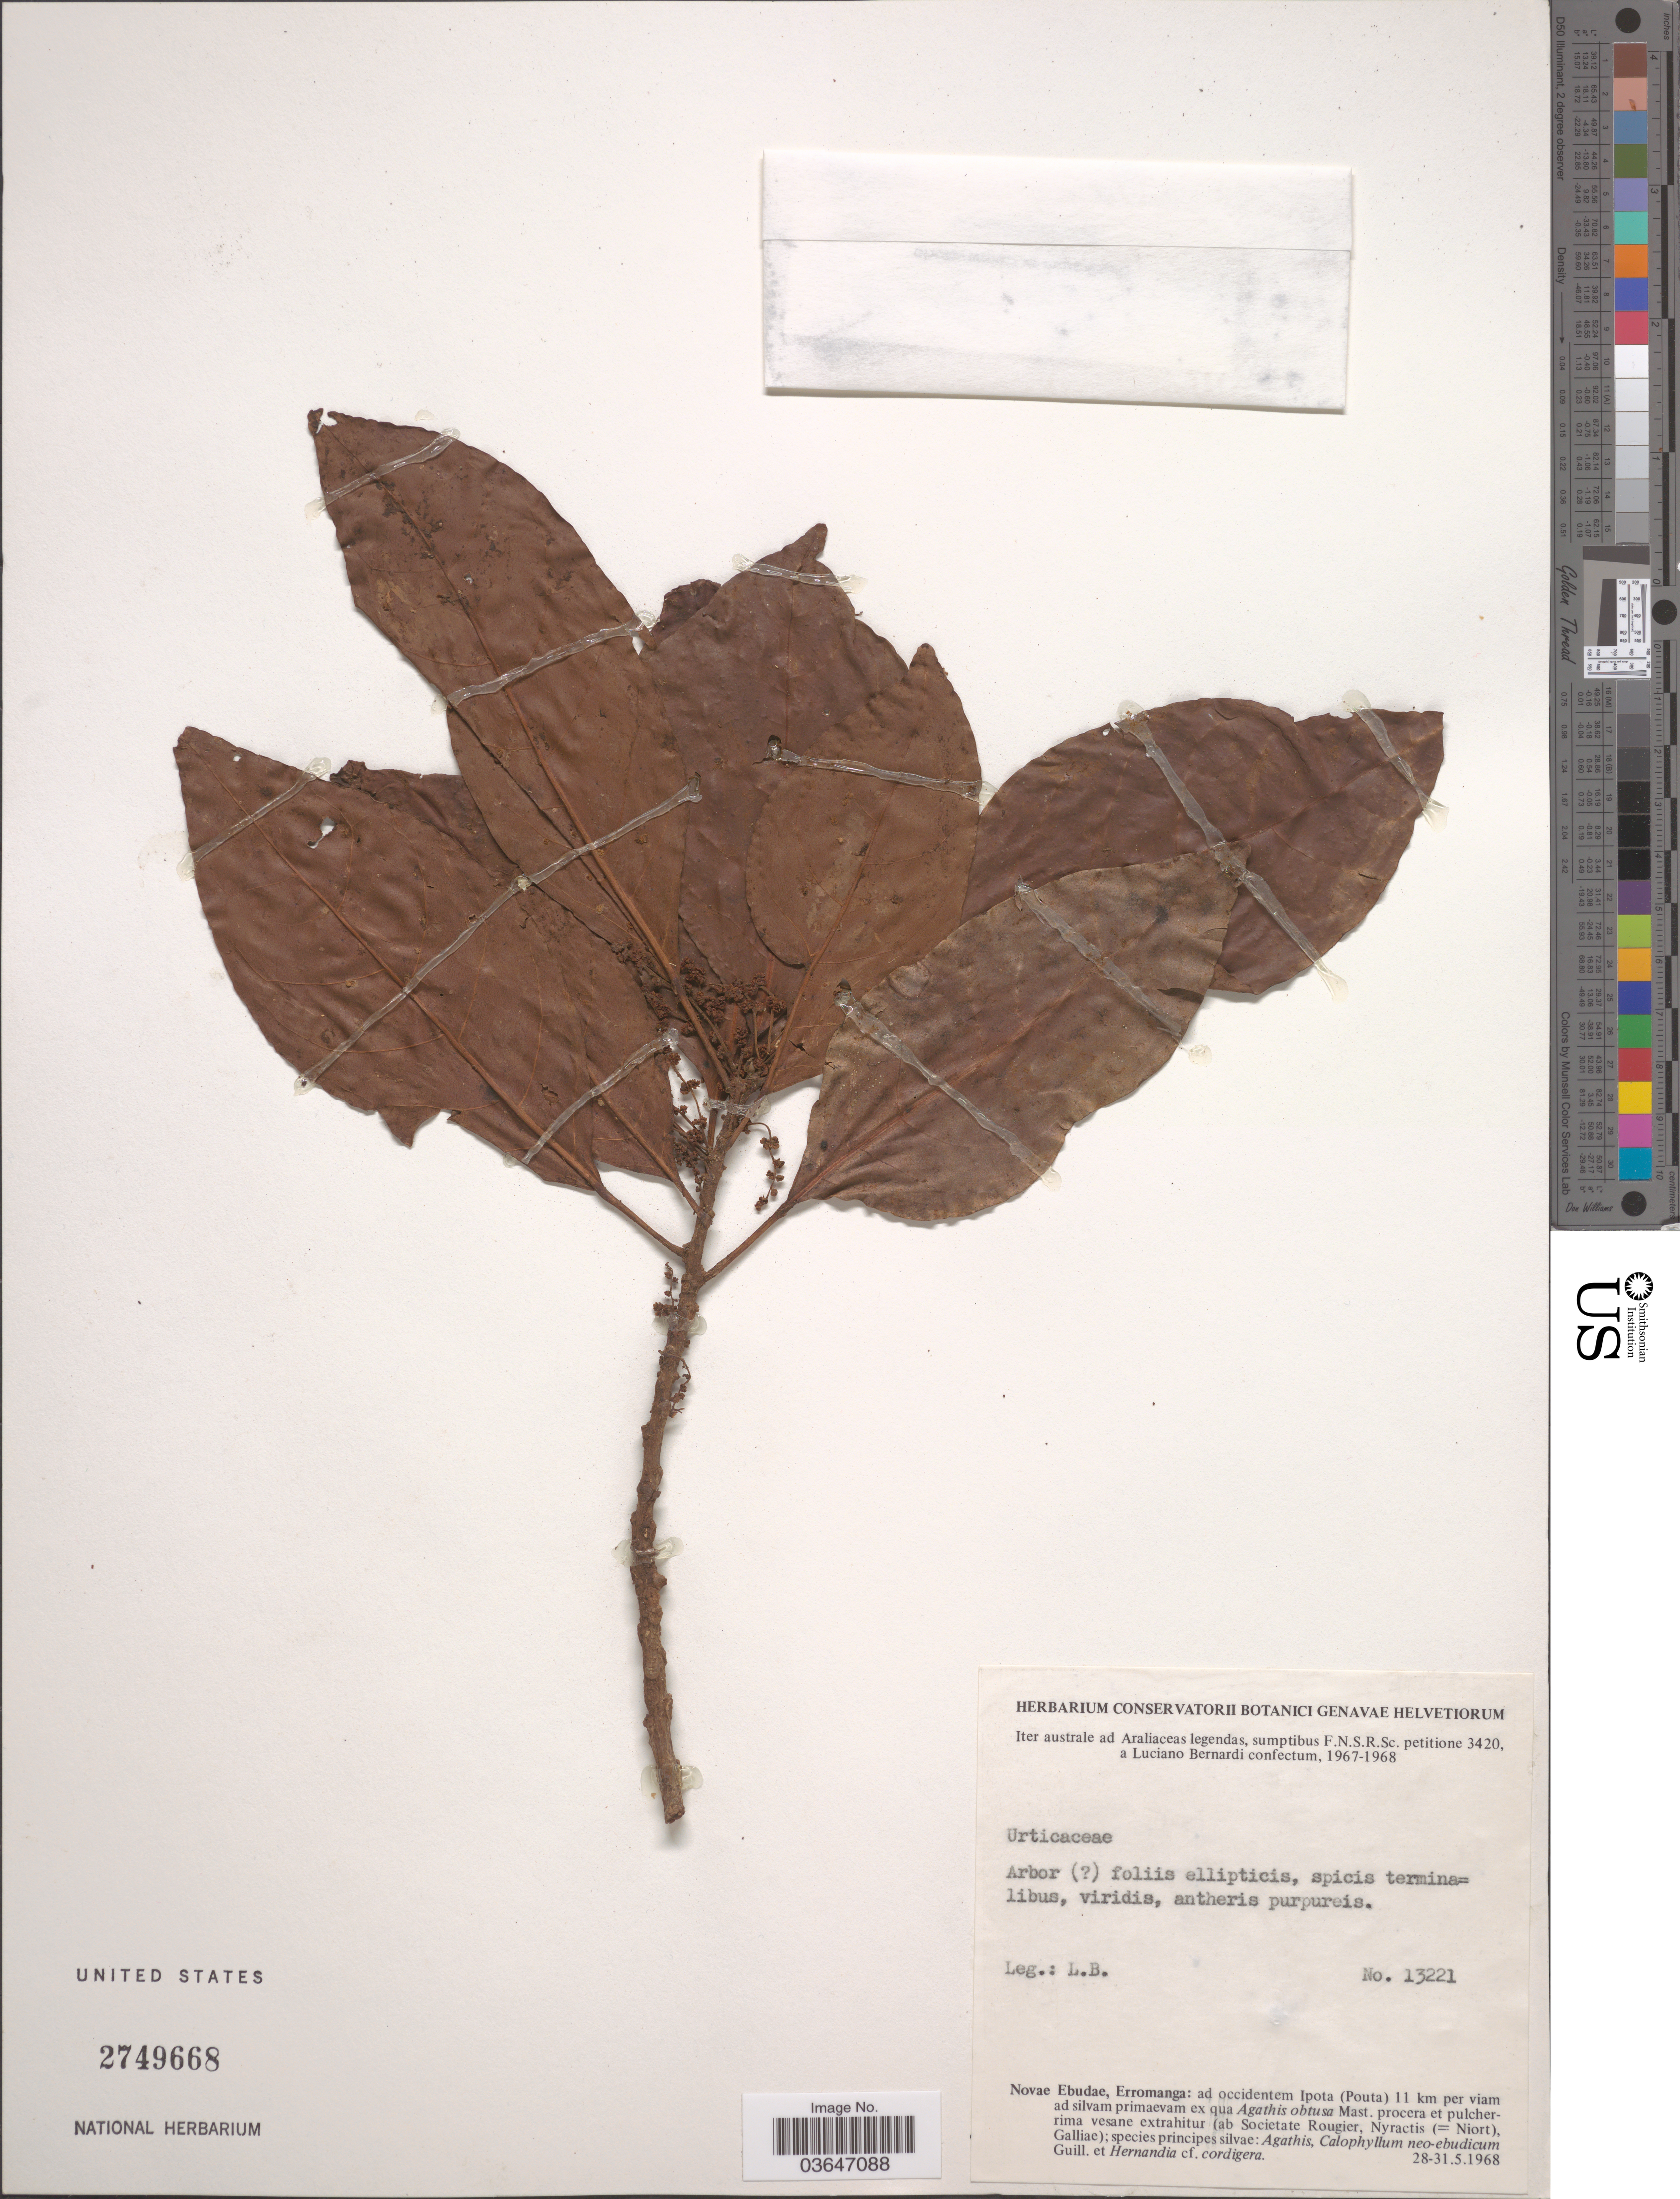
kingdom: Plantae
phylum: Tracheophyta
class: Magnoliopsida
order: Proteales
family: Proteaceae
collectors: L. Bernardi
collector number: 13221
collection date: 1968-05-28/1968-05-31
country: Vanuatu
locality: Novae Ebudae, Erromanga: ad occidentem Ipota (Pouta) 11 km per viam.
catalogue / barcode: US 2749668